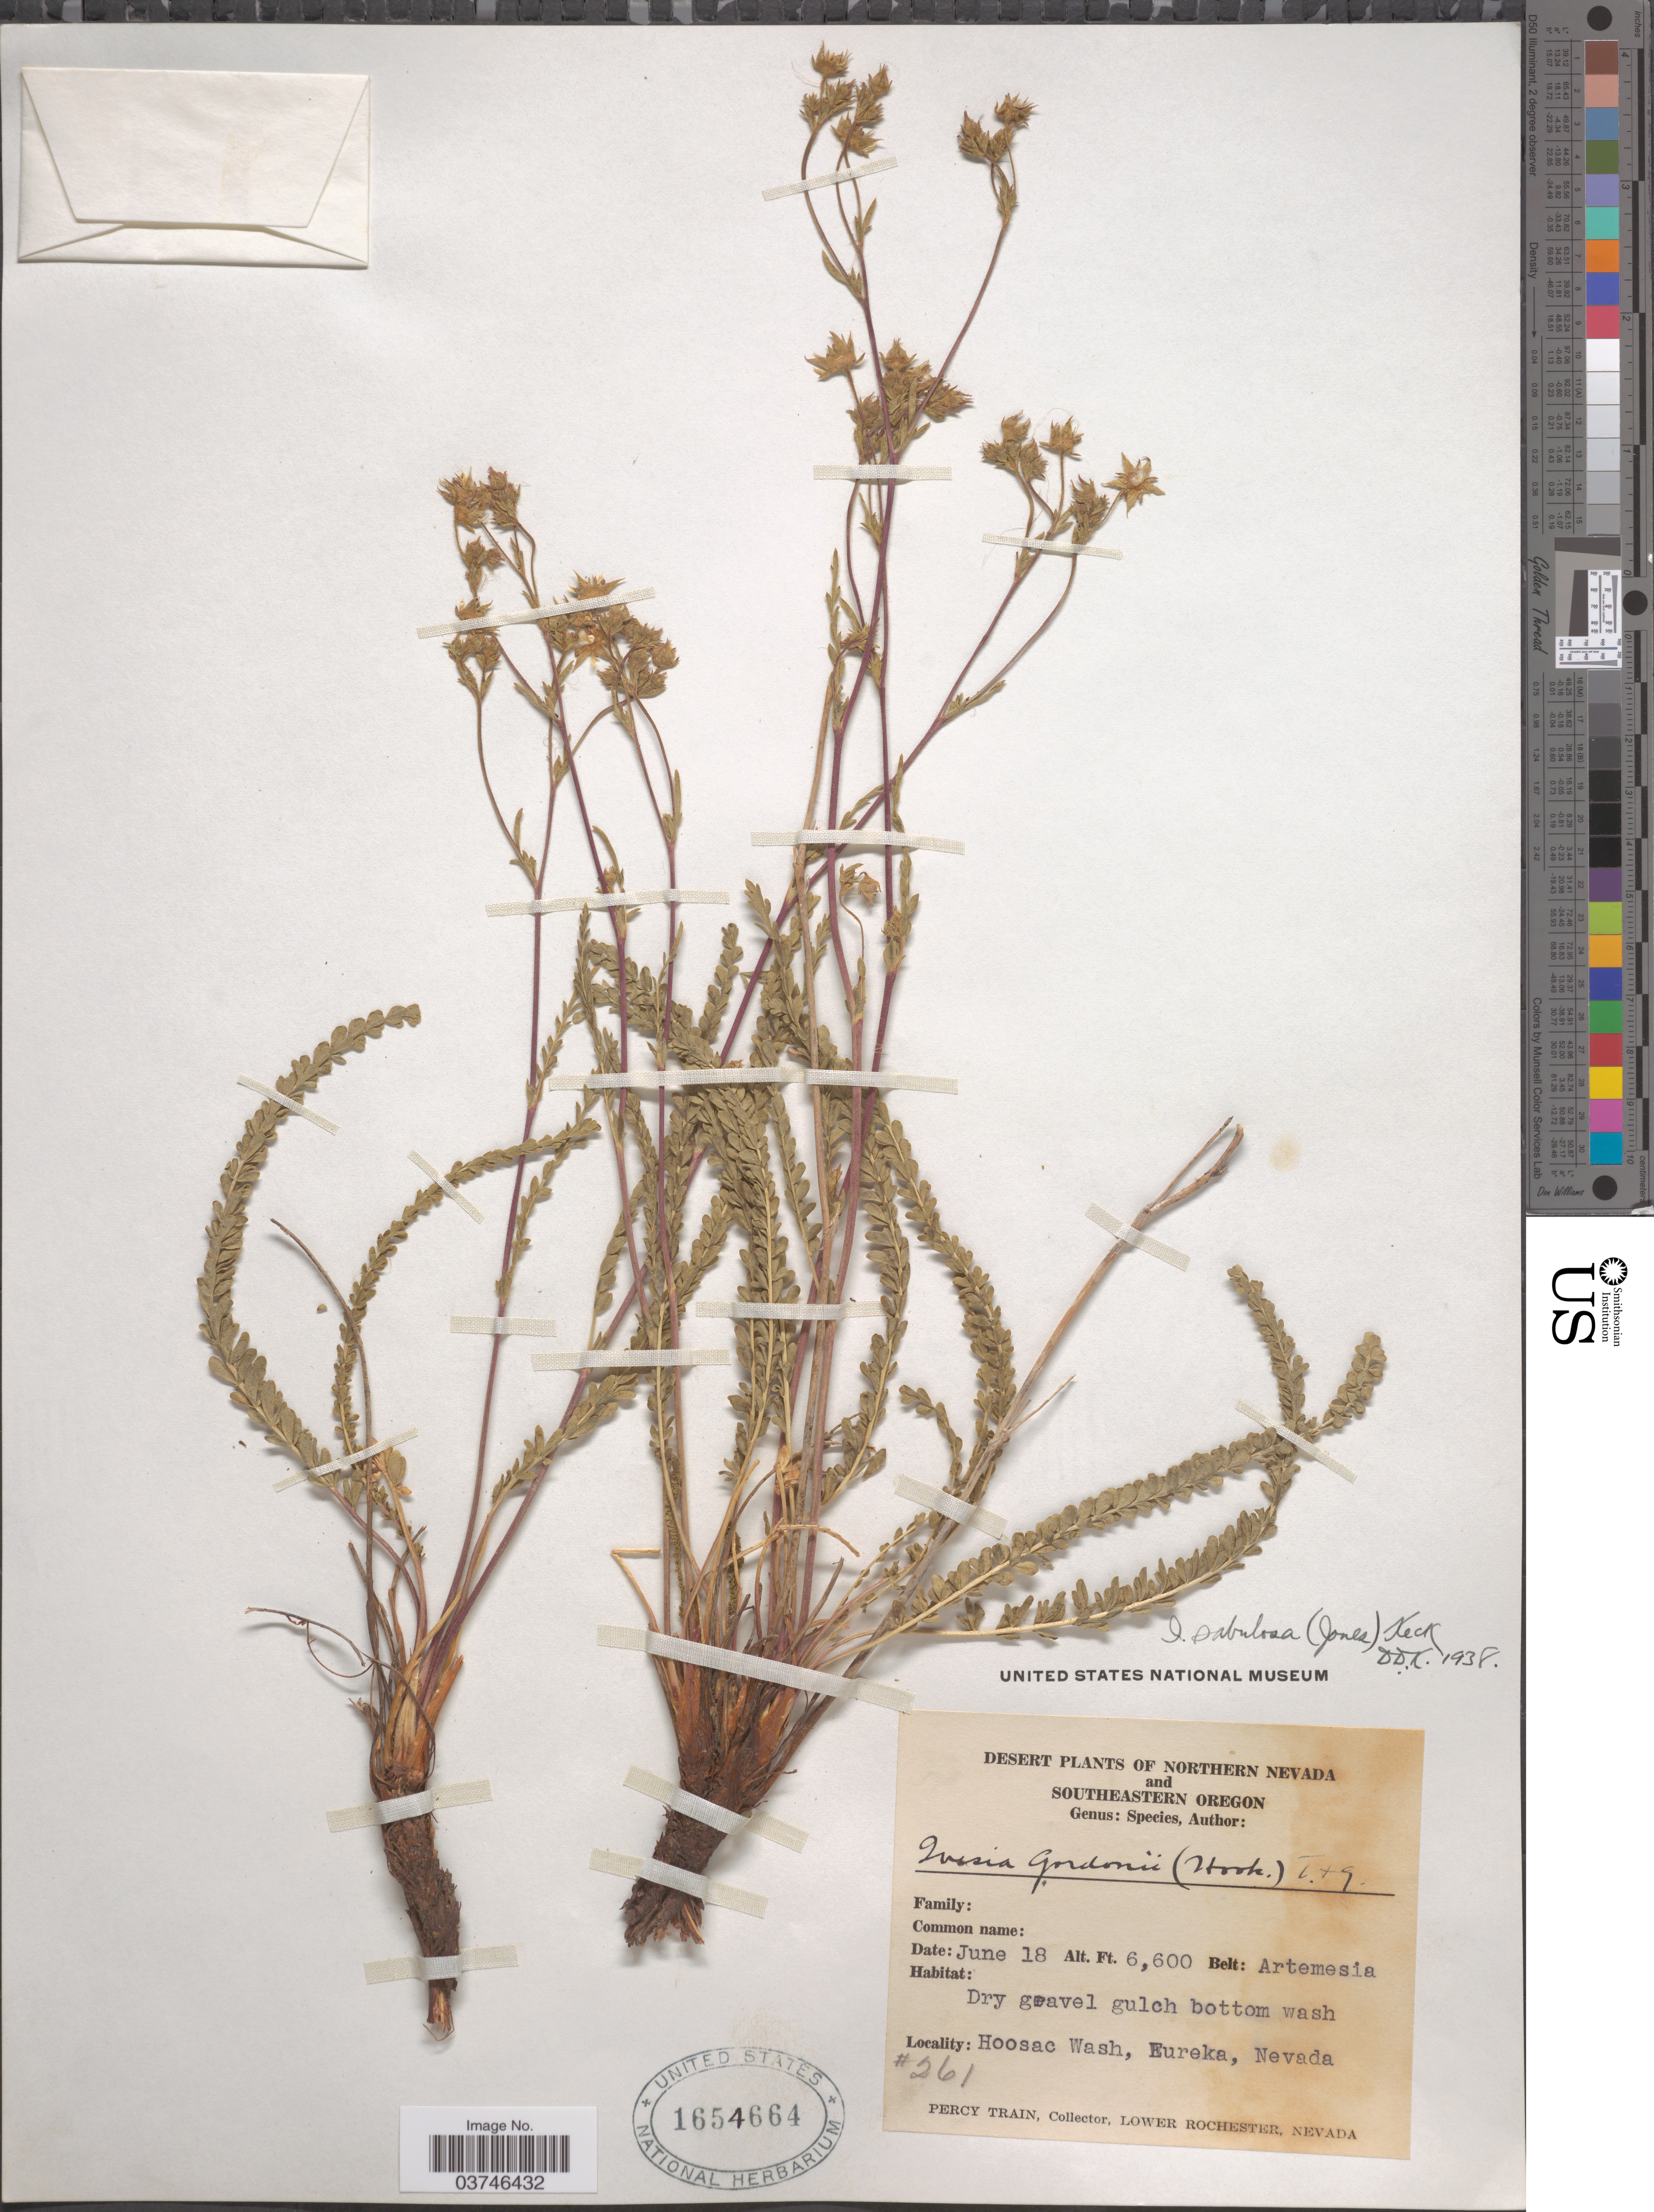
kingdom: Plantae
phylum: Tracheophyta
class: Magnoliopsida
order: Rosales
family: Rosaceae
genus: Potentilla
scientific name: Potentilla sabulosa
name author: M.E. Jones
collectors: P. Train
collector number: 261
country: United States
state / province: Nevada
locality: Northern Nevada. Hoosac Wash, Eureka.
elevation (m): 2012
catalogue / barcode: US 1654664